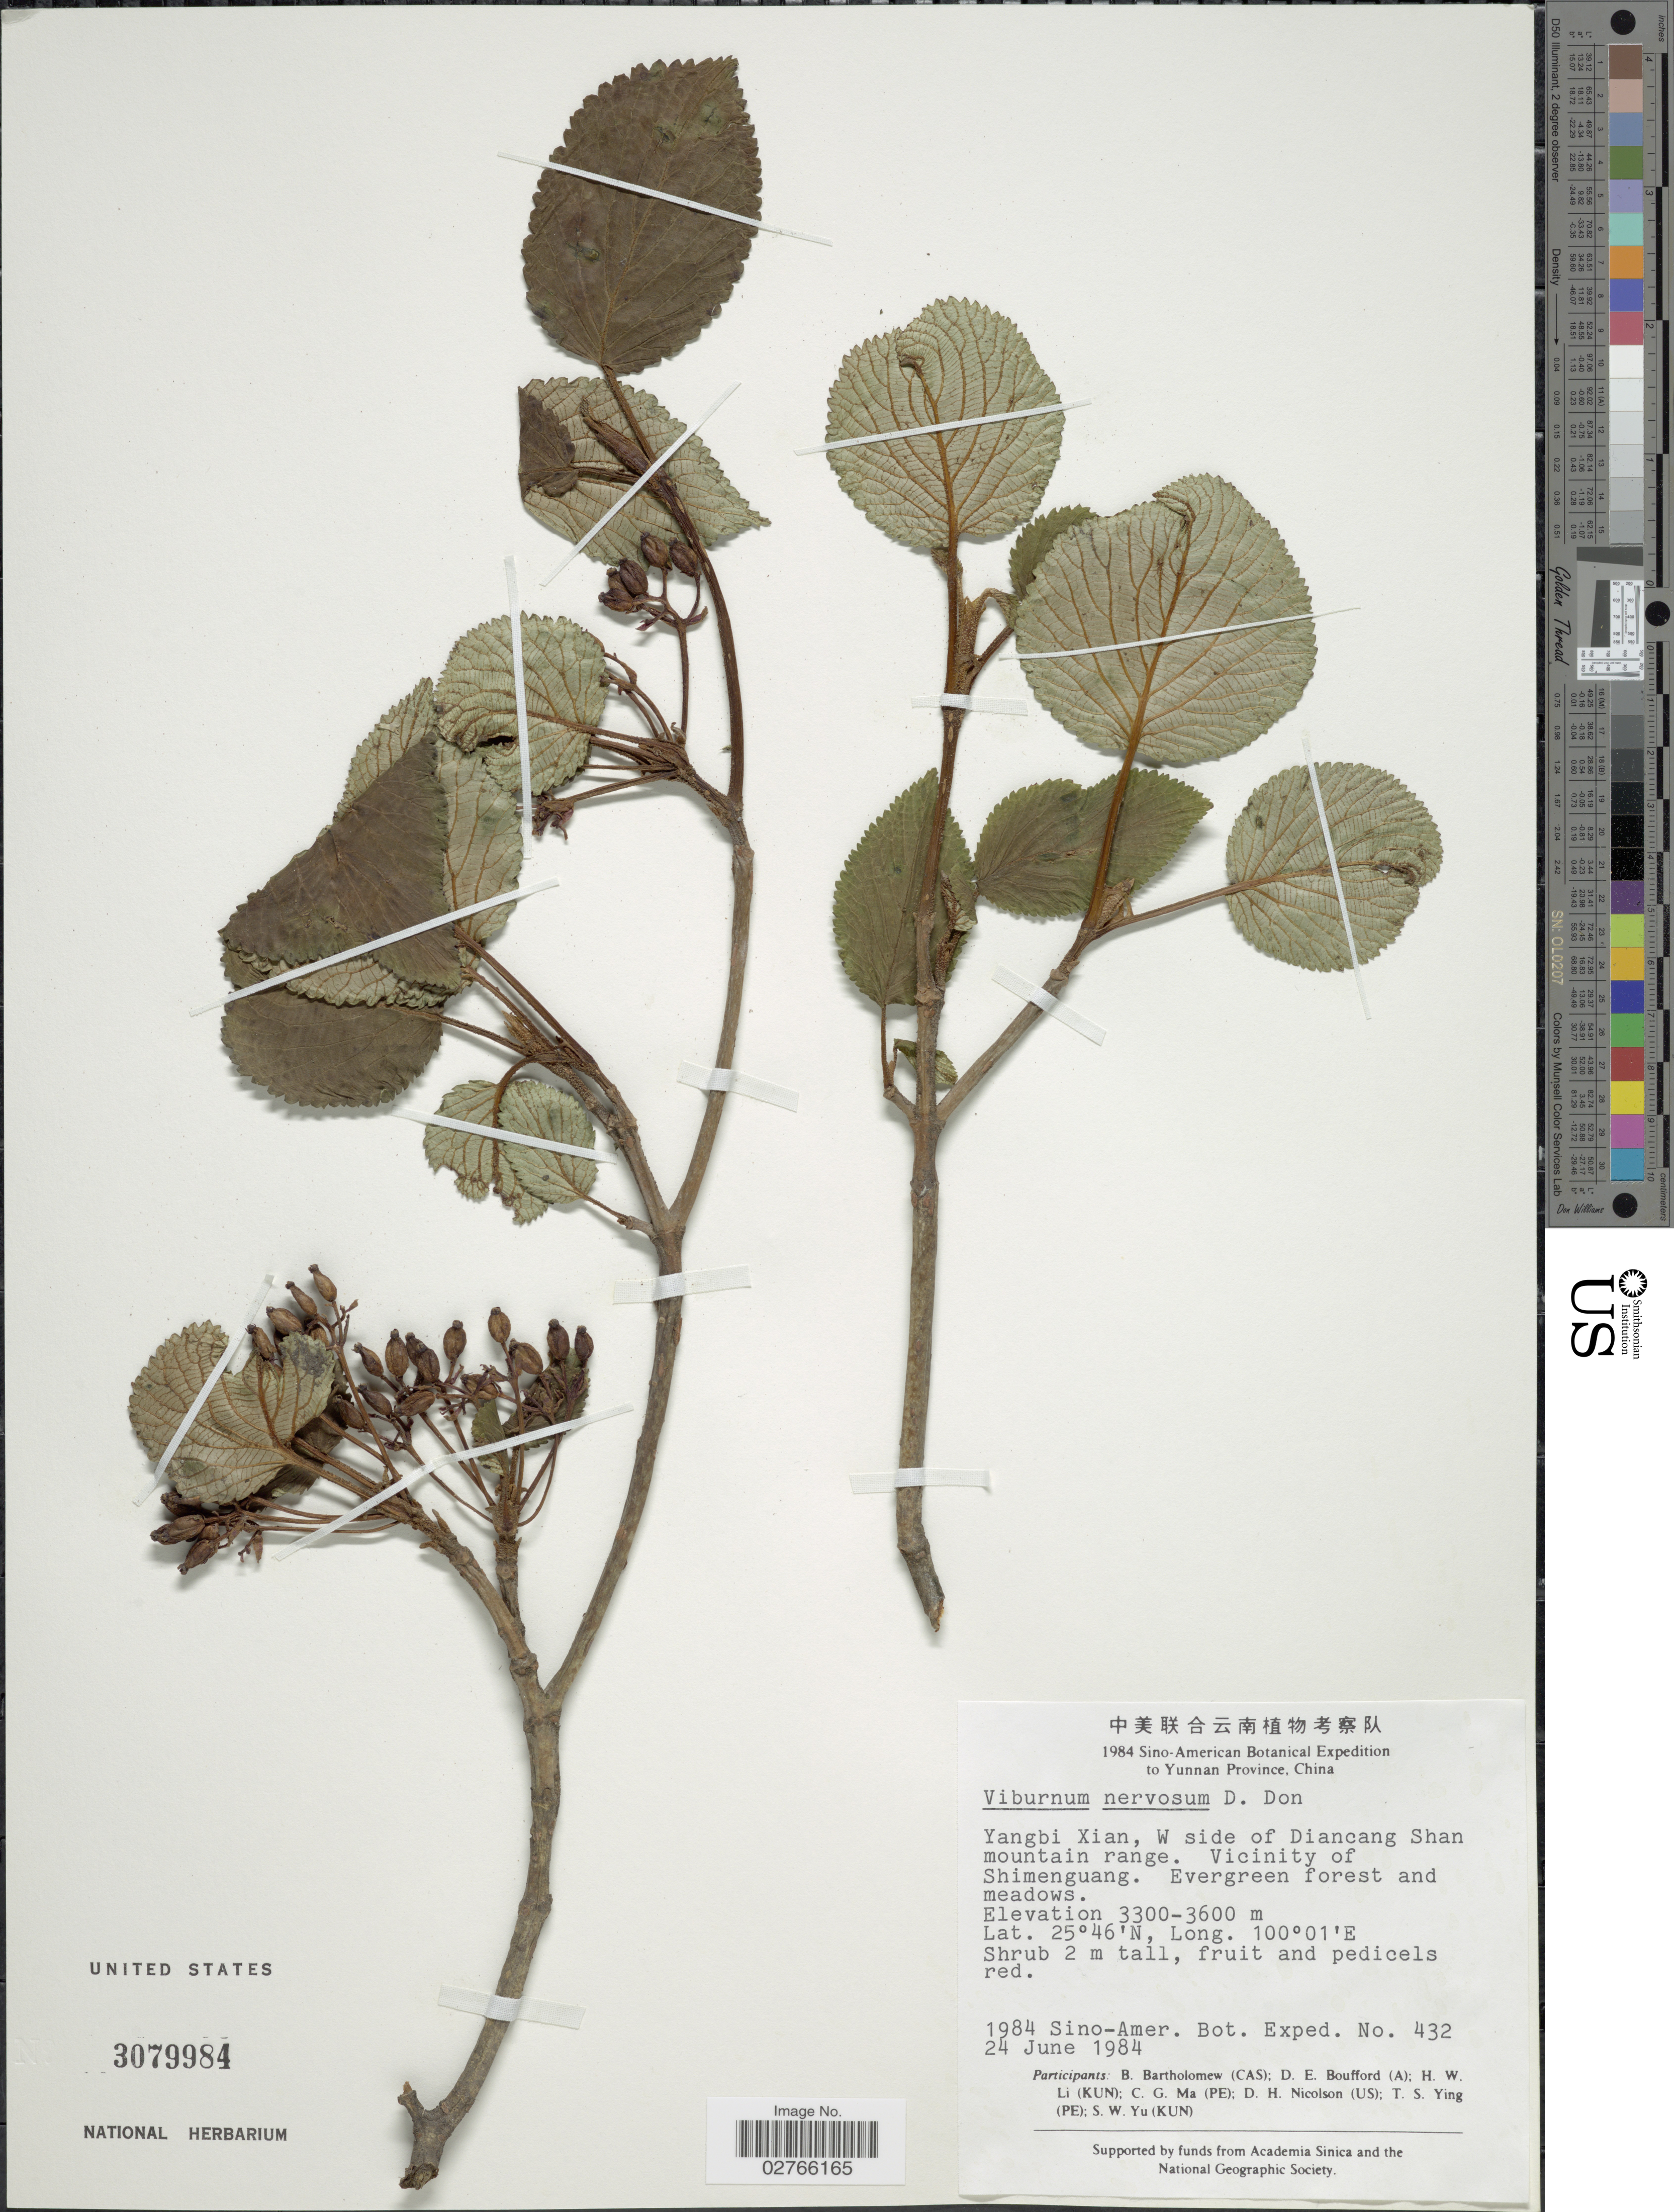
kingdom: Plantae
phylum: Tracheophyta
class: Magnoliopsida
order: Dipsacales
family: Viburnaceae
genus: Viburnum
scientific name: Viburnum nervosum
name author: D. Don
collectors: Sino-Amer. Bot. Exped. 1984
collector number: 432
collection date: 1984-06-24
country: China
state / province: Yunnan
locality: Yangbi Xian, W side of Diancang Shan mountain range. Vicinity of Shimenguang.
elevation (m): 3300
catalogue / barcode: US 3079984